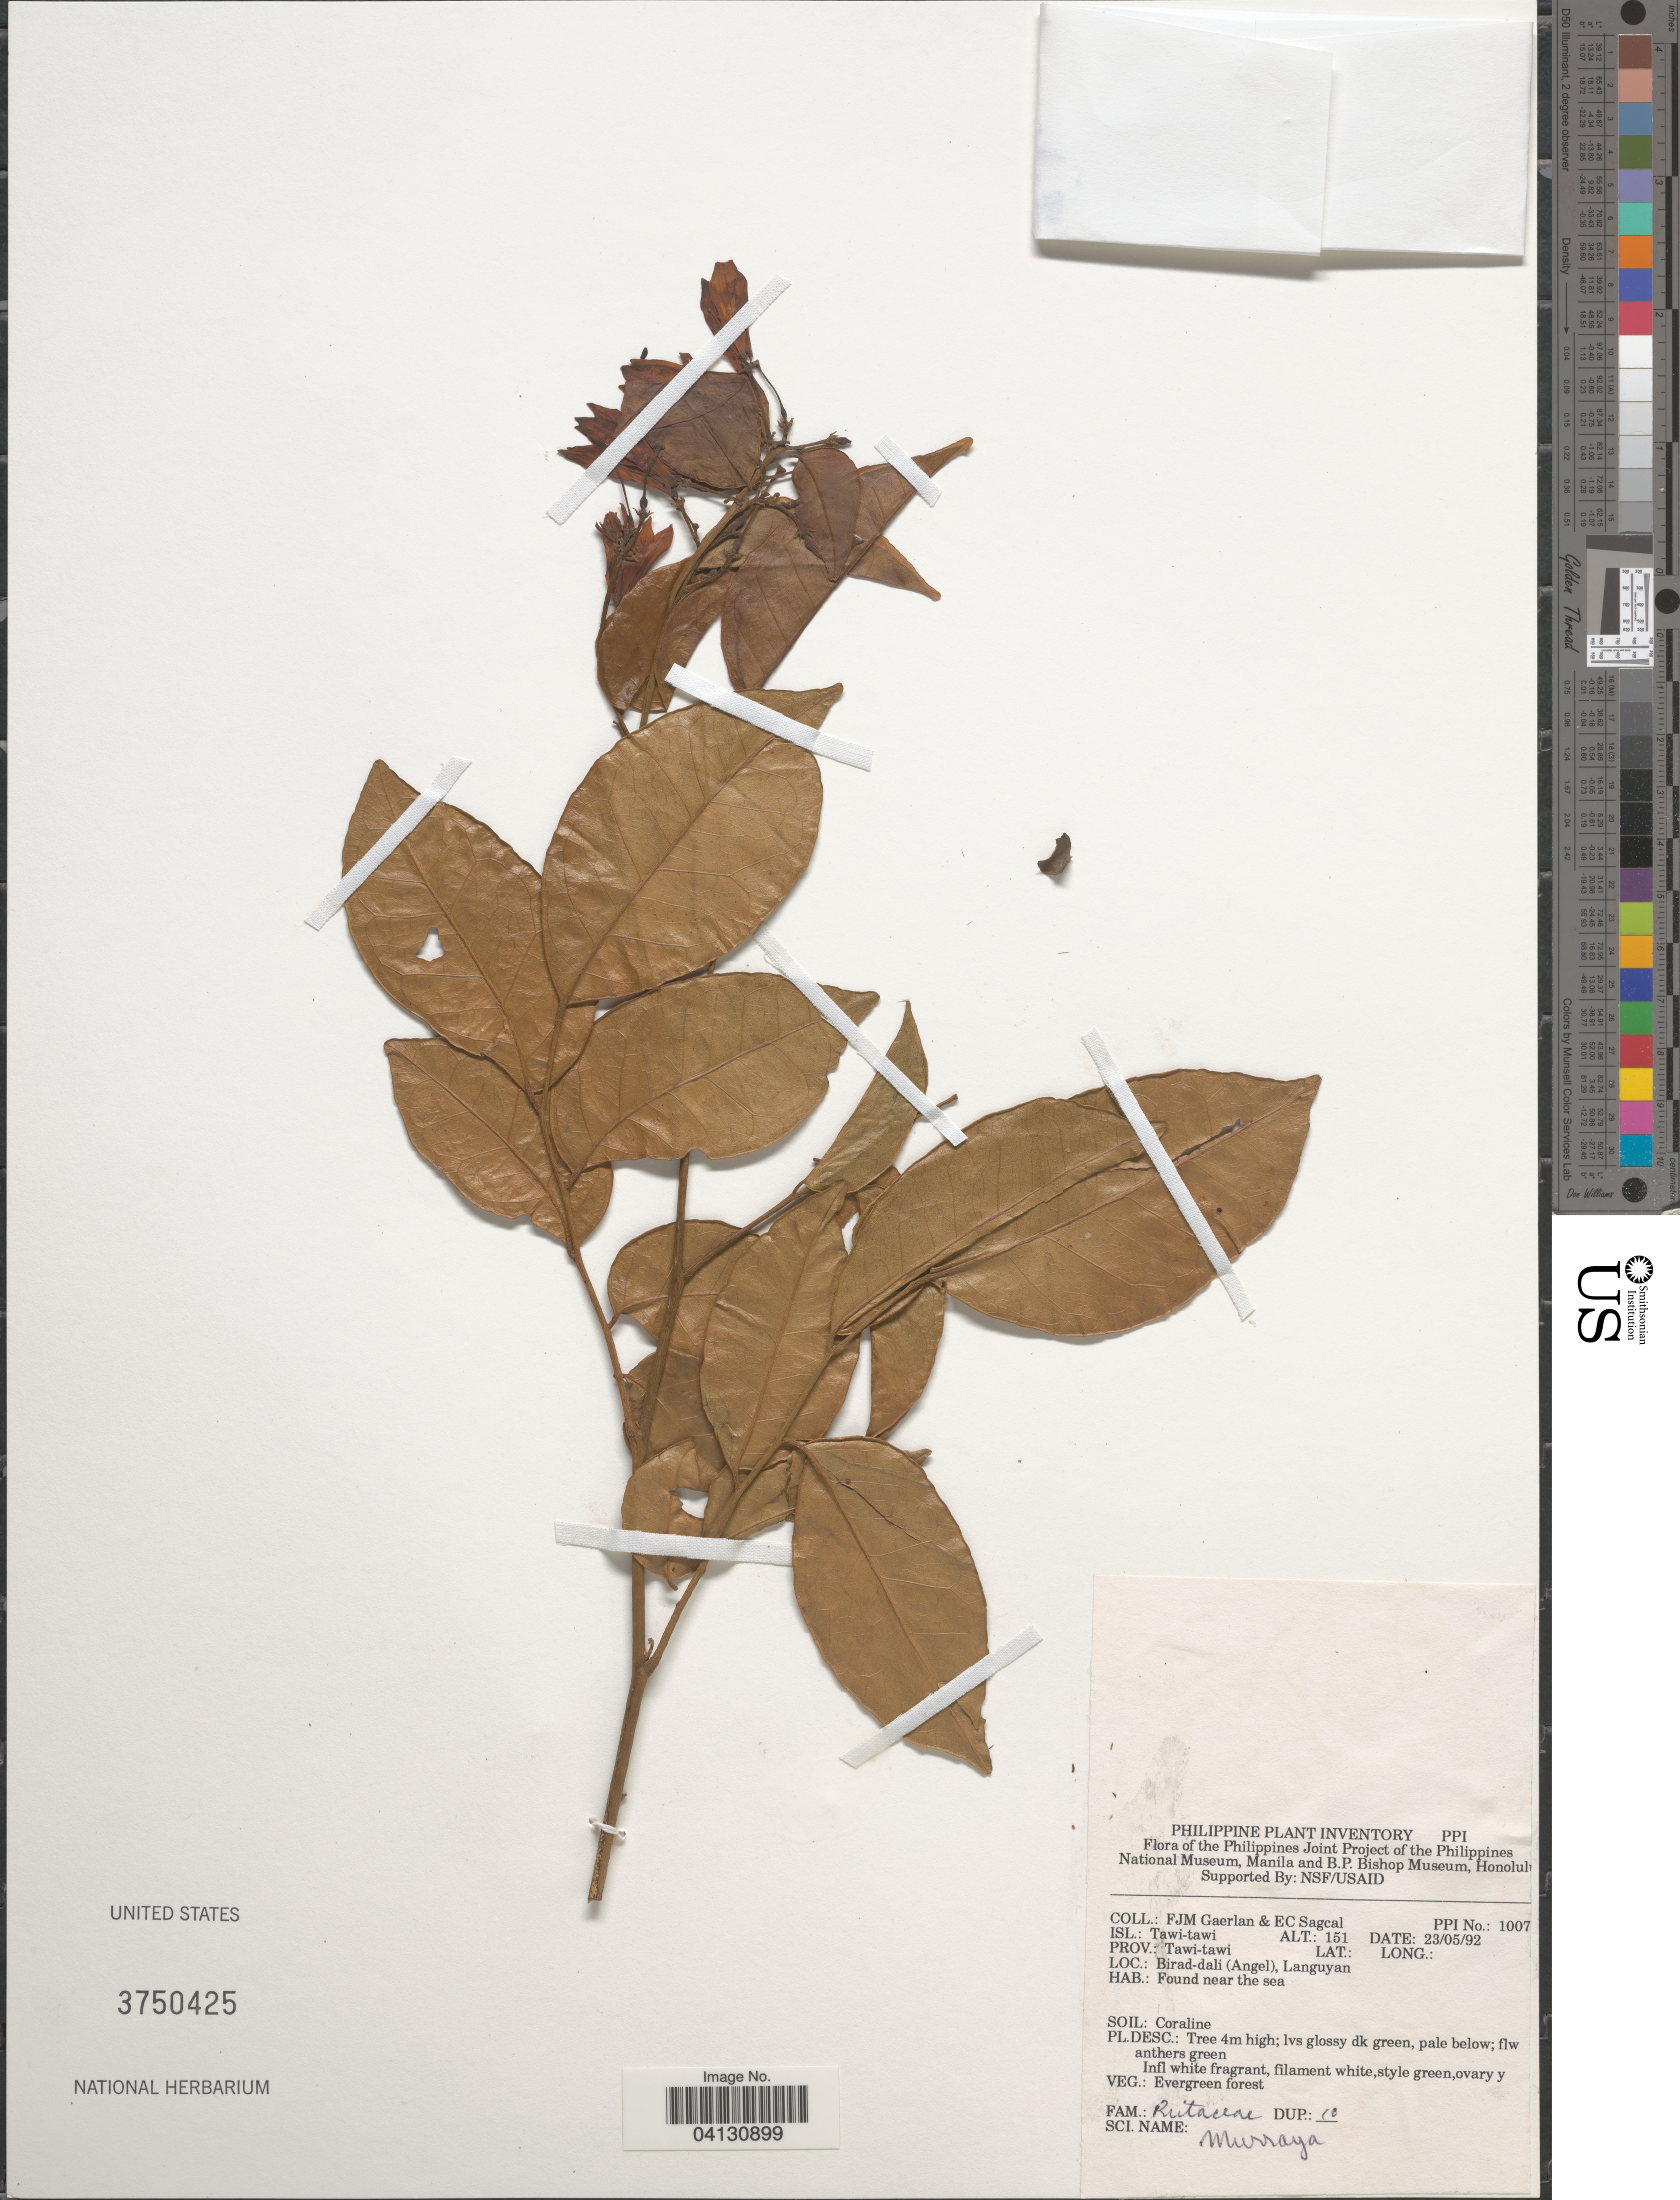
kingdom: Plantae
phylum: Tracheophyta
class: Magnoliopsida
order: Sapindales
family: Rutaceae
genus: Murraya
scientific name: Murraya sp.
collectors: F. Gaerlan & E. Sagcal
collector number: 1007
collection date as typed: Transcribed d/m/y: 23/5/92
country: Philippines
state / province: Muslim Mindanao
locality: Isl.: Tawi-tawi. Birad-dali (Angel), Languyan.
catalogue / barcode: US 3750425